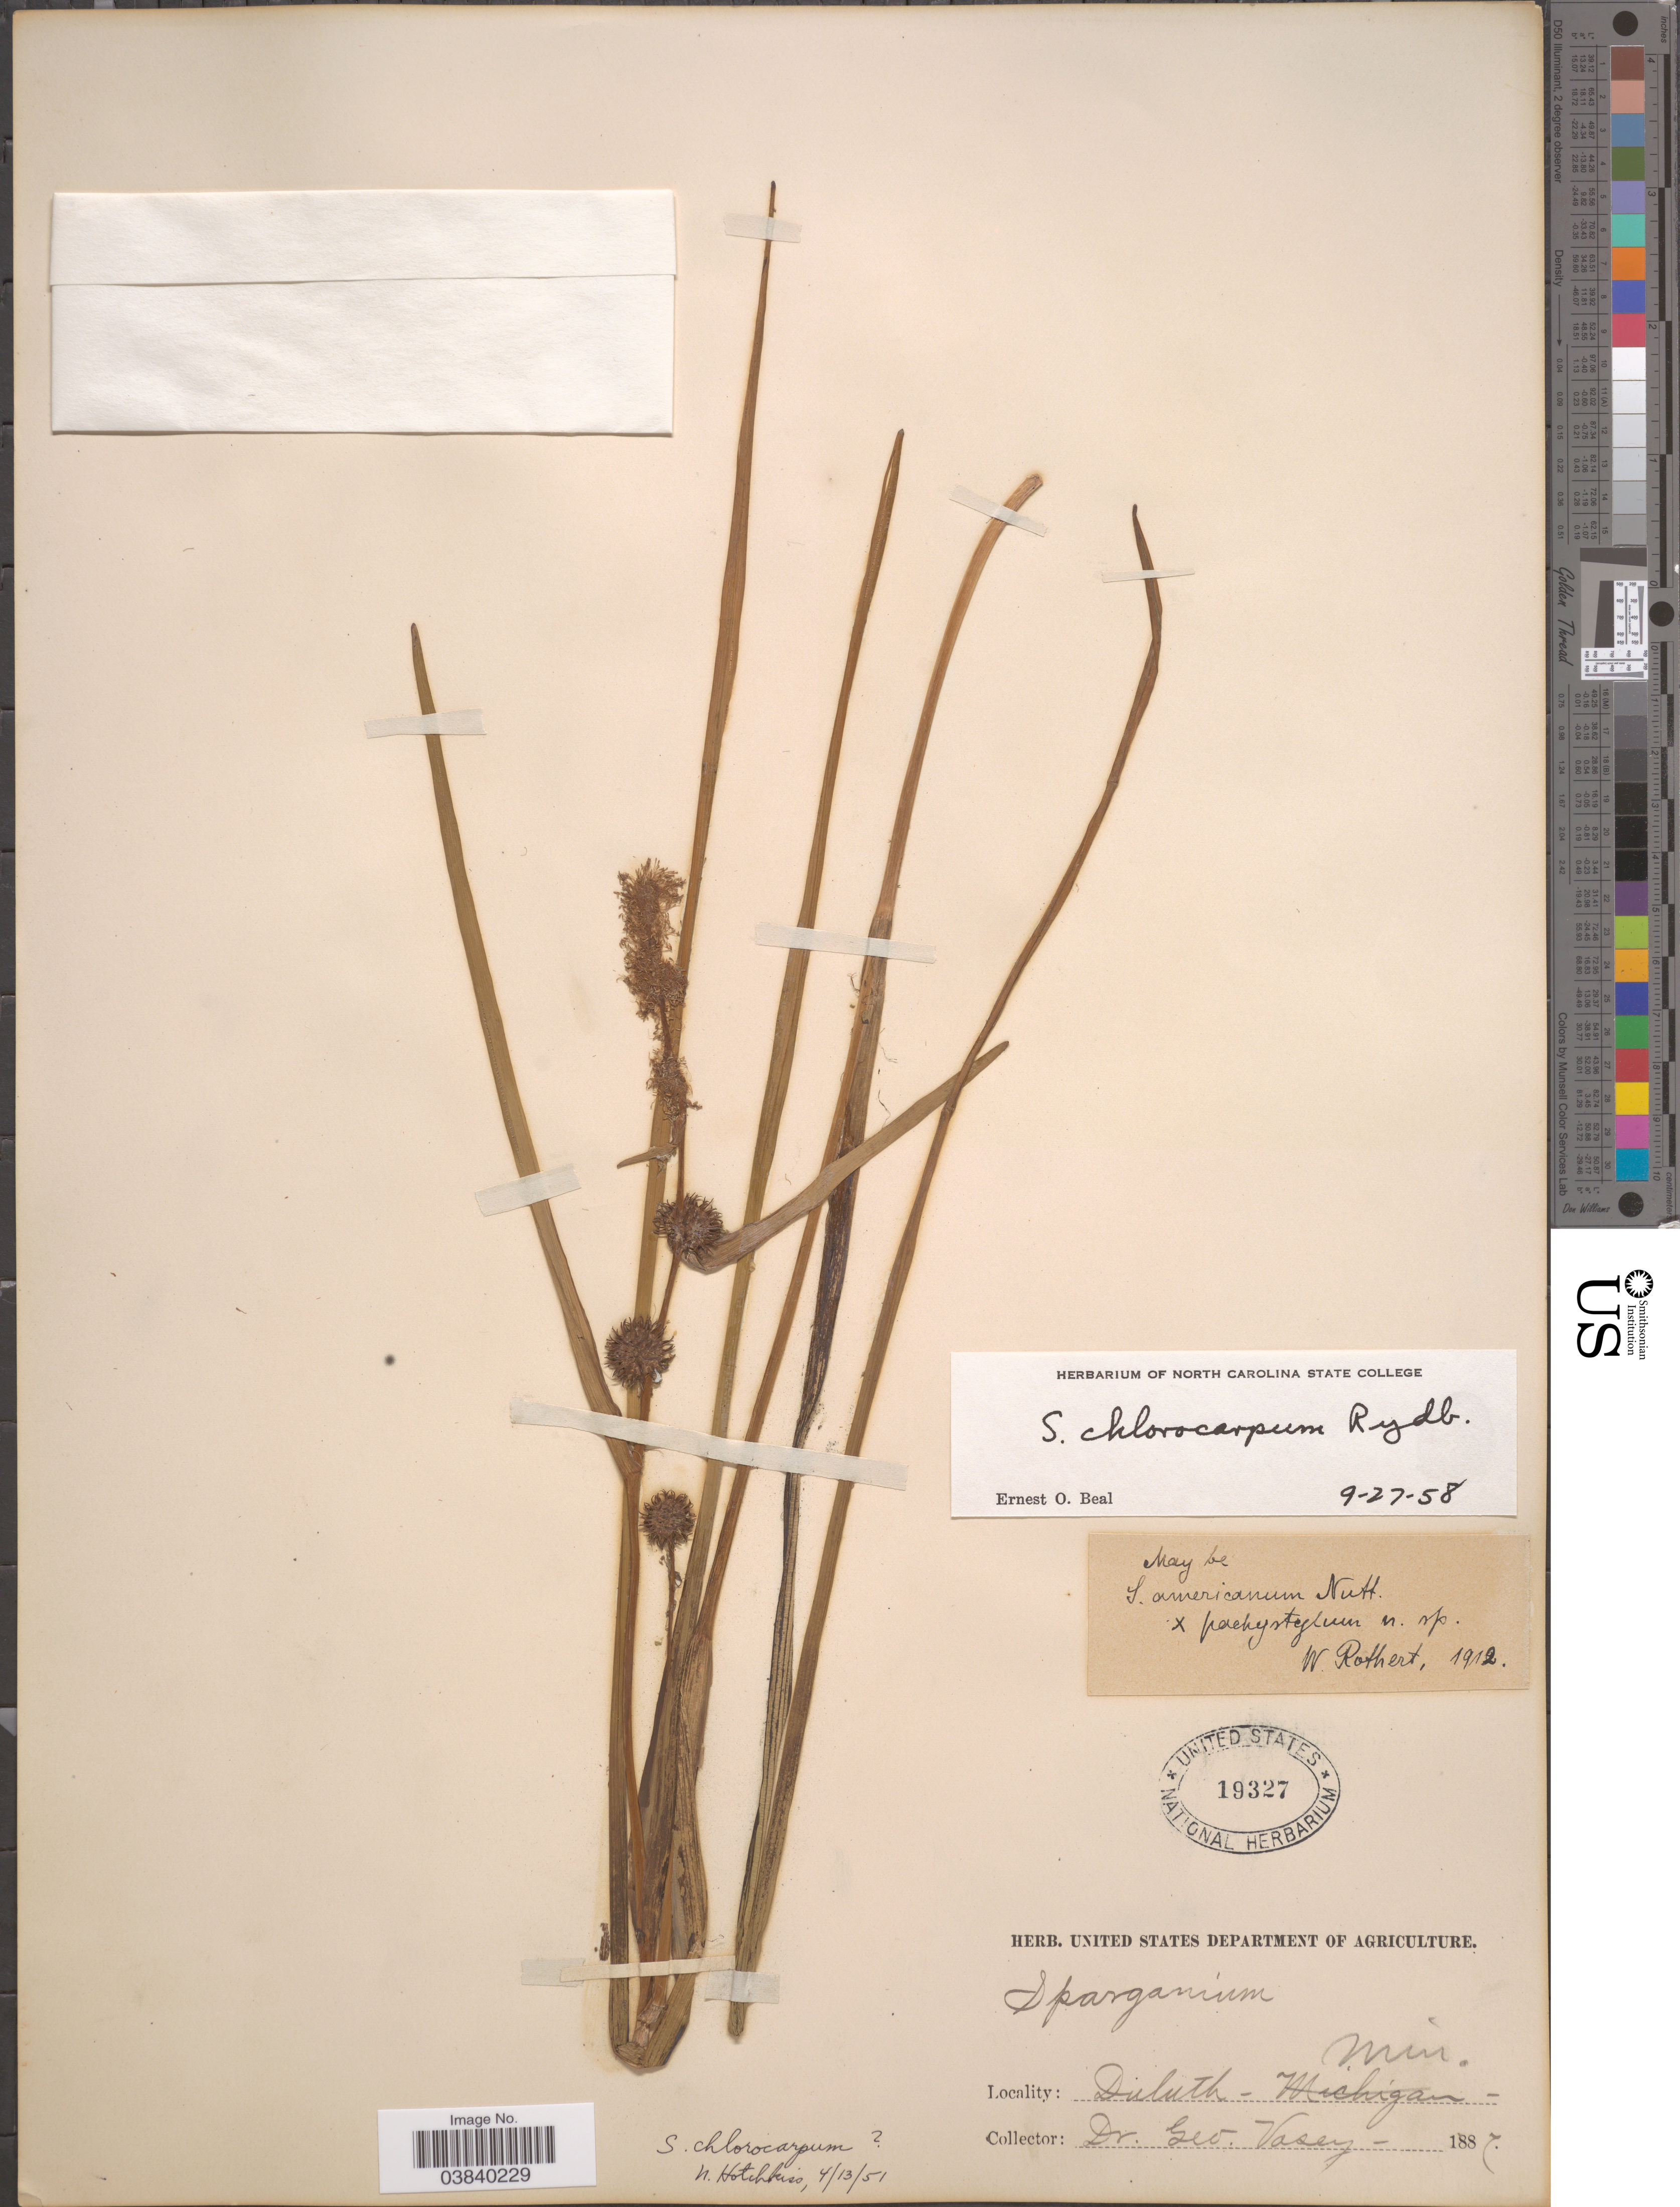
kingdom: Plantae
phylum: Tracheophyta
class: Liliopsida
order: Poales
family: Typhaceae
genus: Sparganium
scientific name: Sparganium chlorocarpum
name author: Rydb.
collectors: G. Vasey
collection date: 1887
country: United States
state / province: Minnesota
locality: Duluth.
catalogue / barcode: US 19327